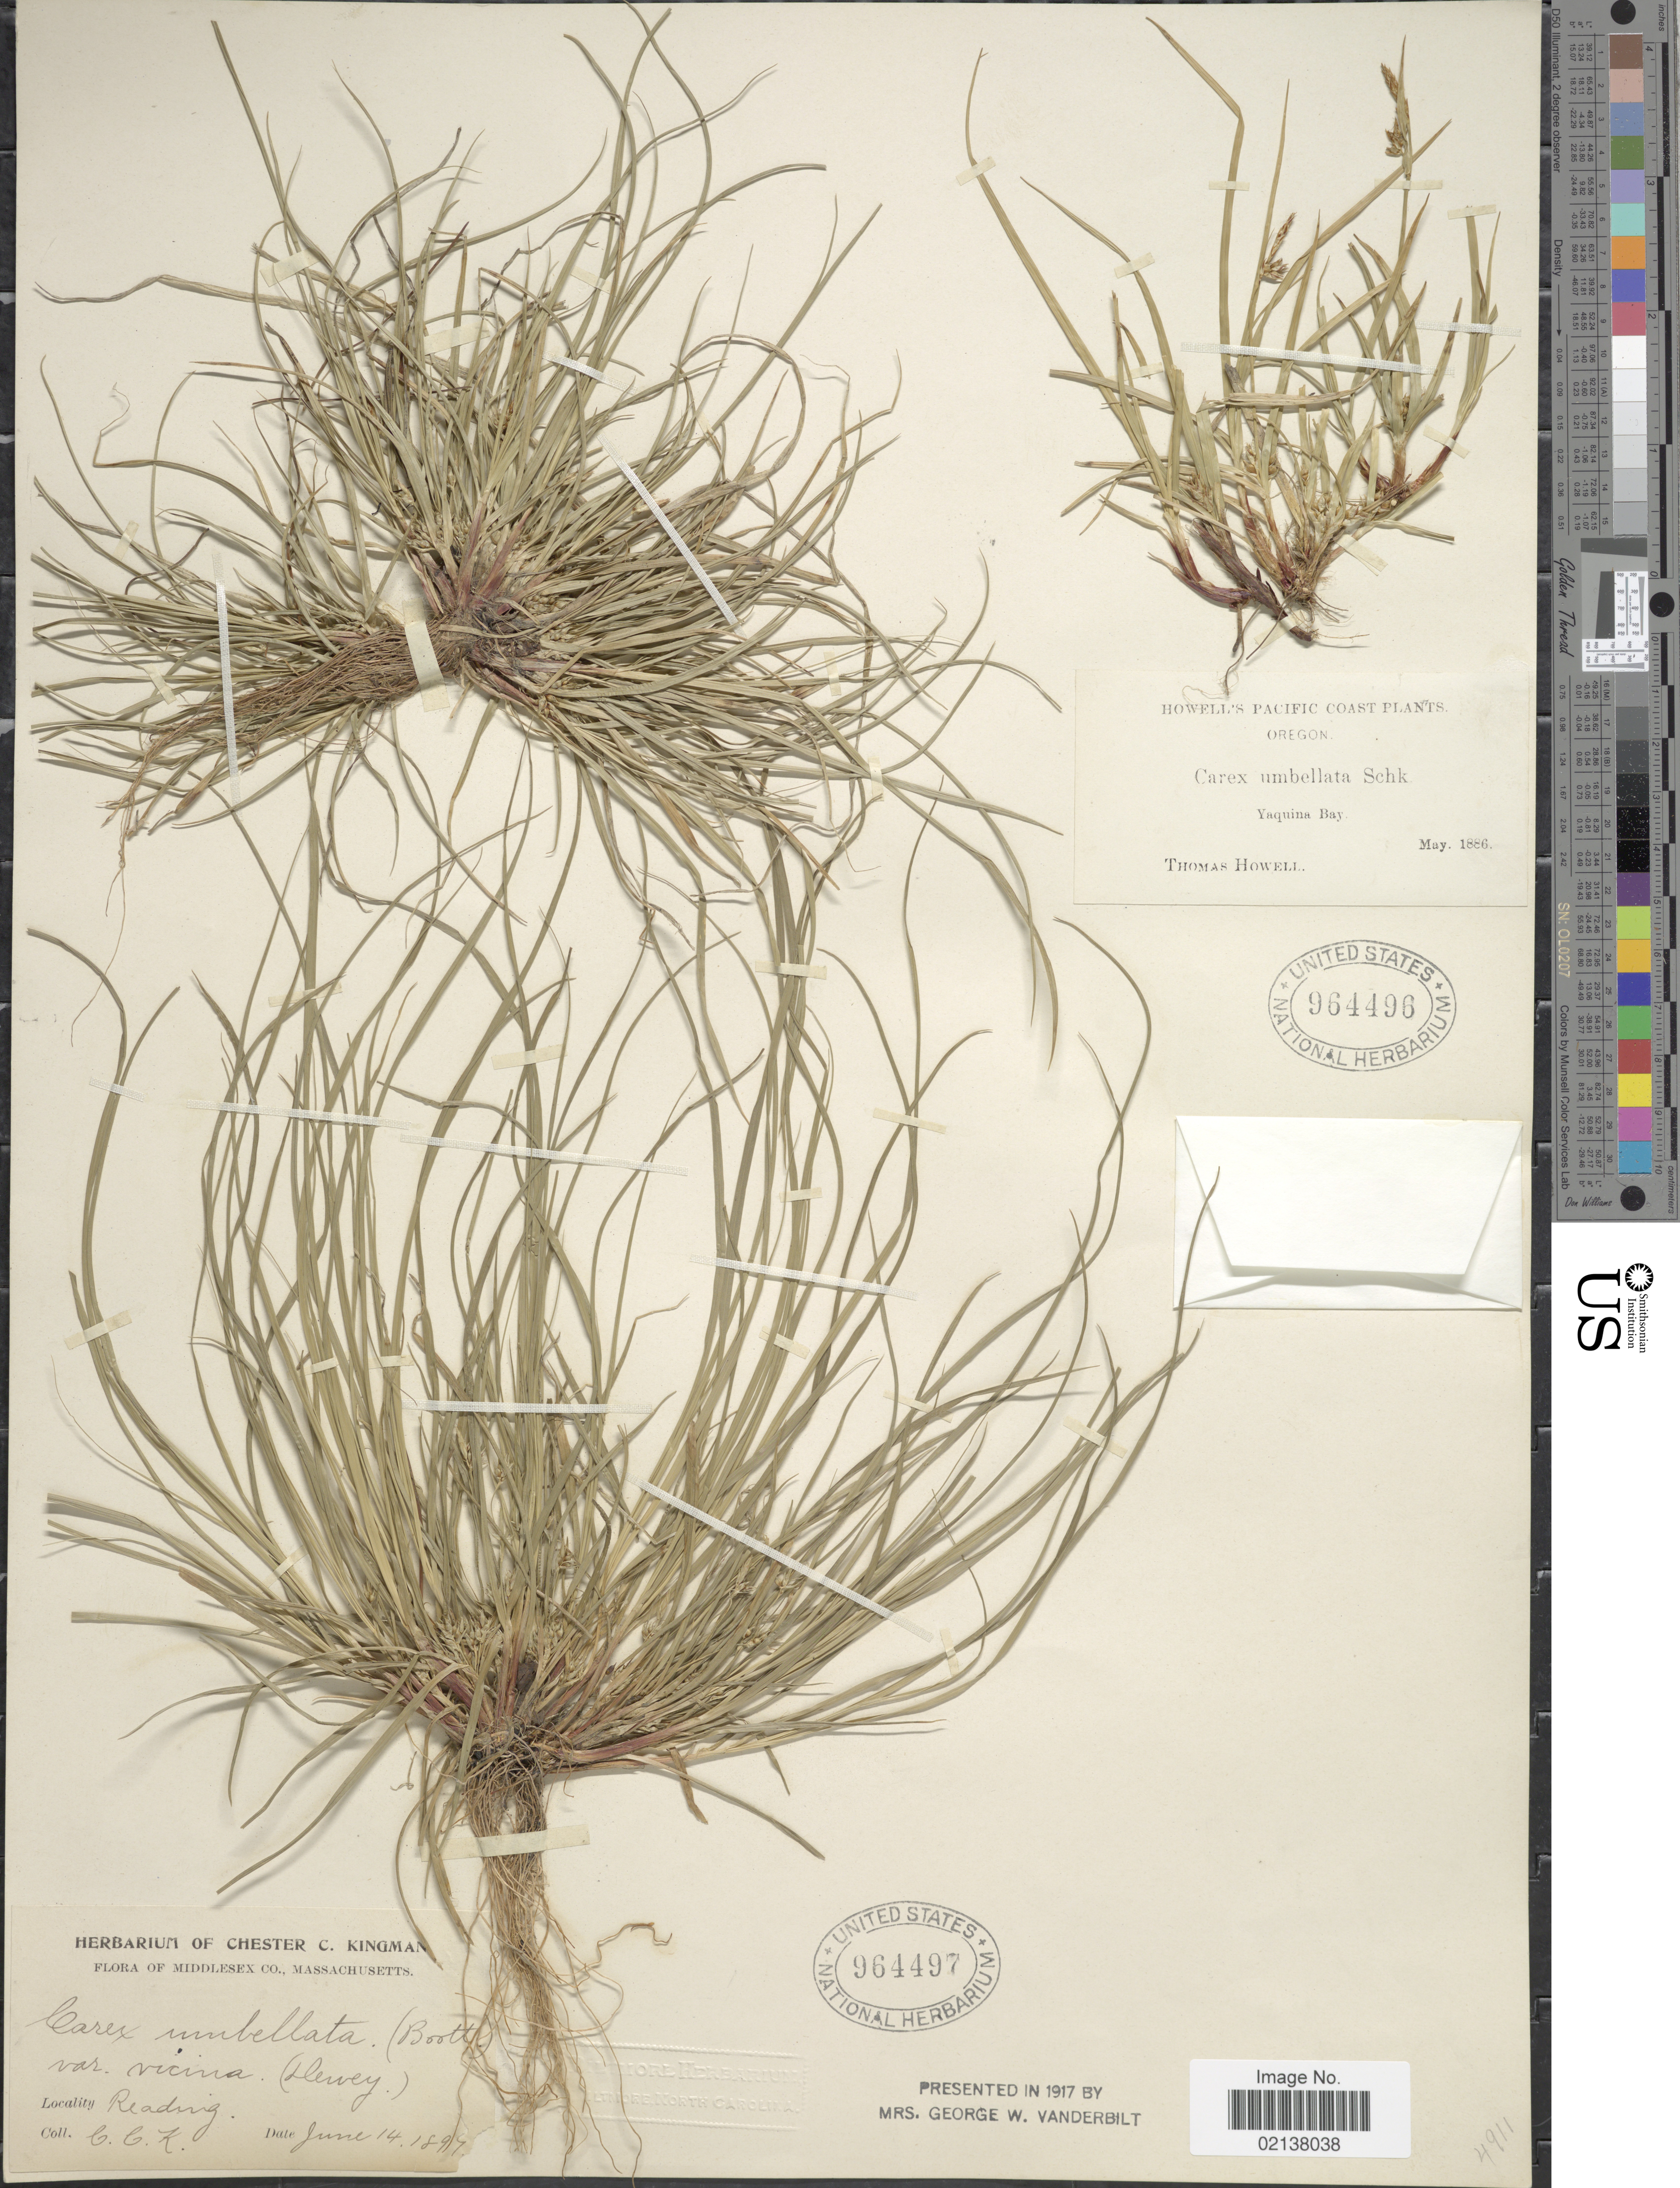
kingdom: Plantae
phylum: Tracheophyta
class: Liliopsida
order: Poales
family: Cyperaceae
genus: Carex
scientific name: Carex umbellata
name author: Schkuhr ex Willd.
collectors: C. Kingman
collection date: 1897-06-14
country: United States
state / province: Massachusetts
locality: Middlesex Co., Massachusetts, Reading.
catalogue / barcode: US 964497